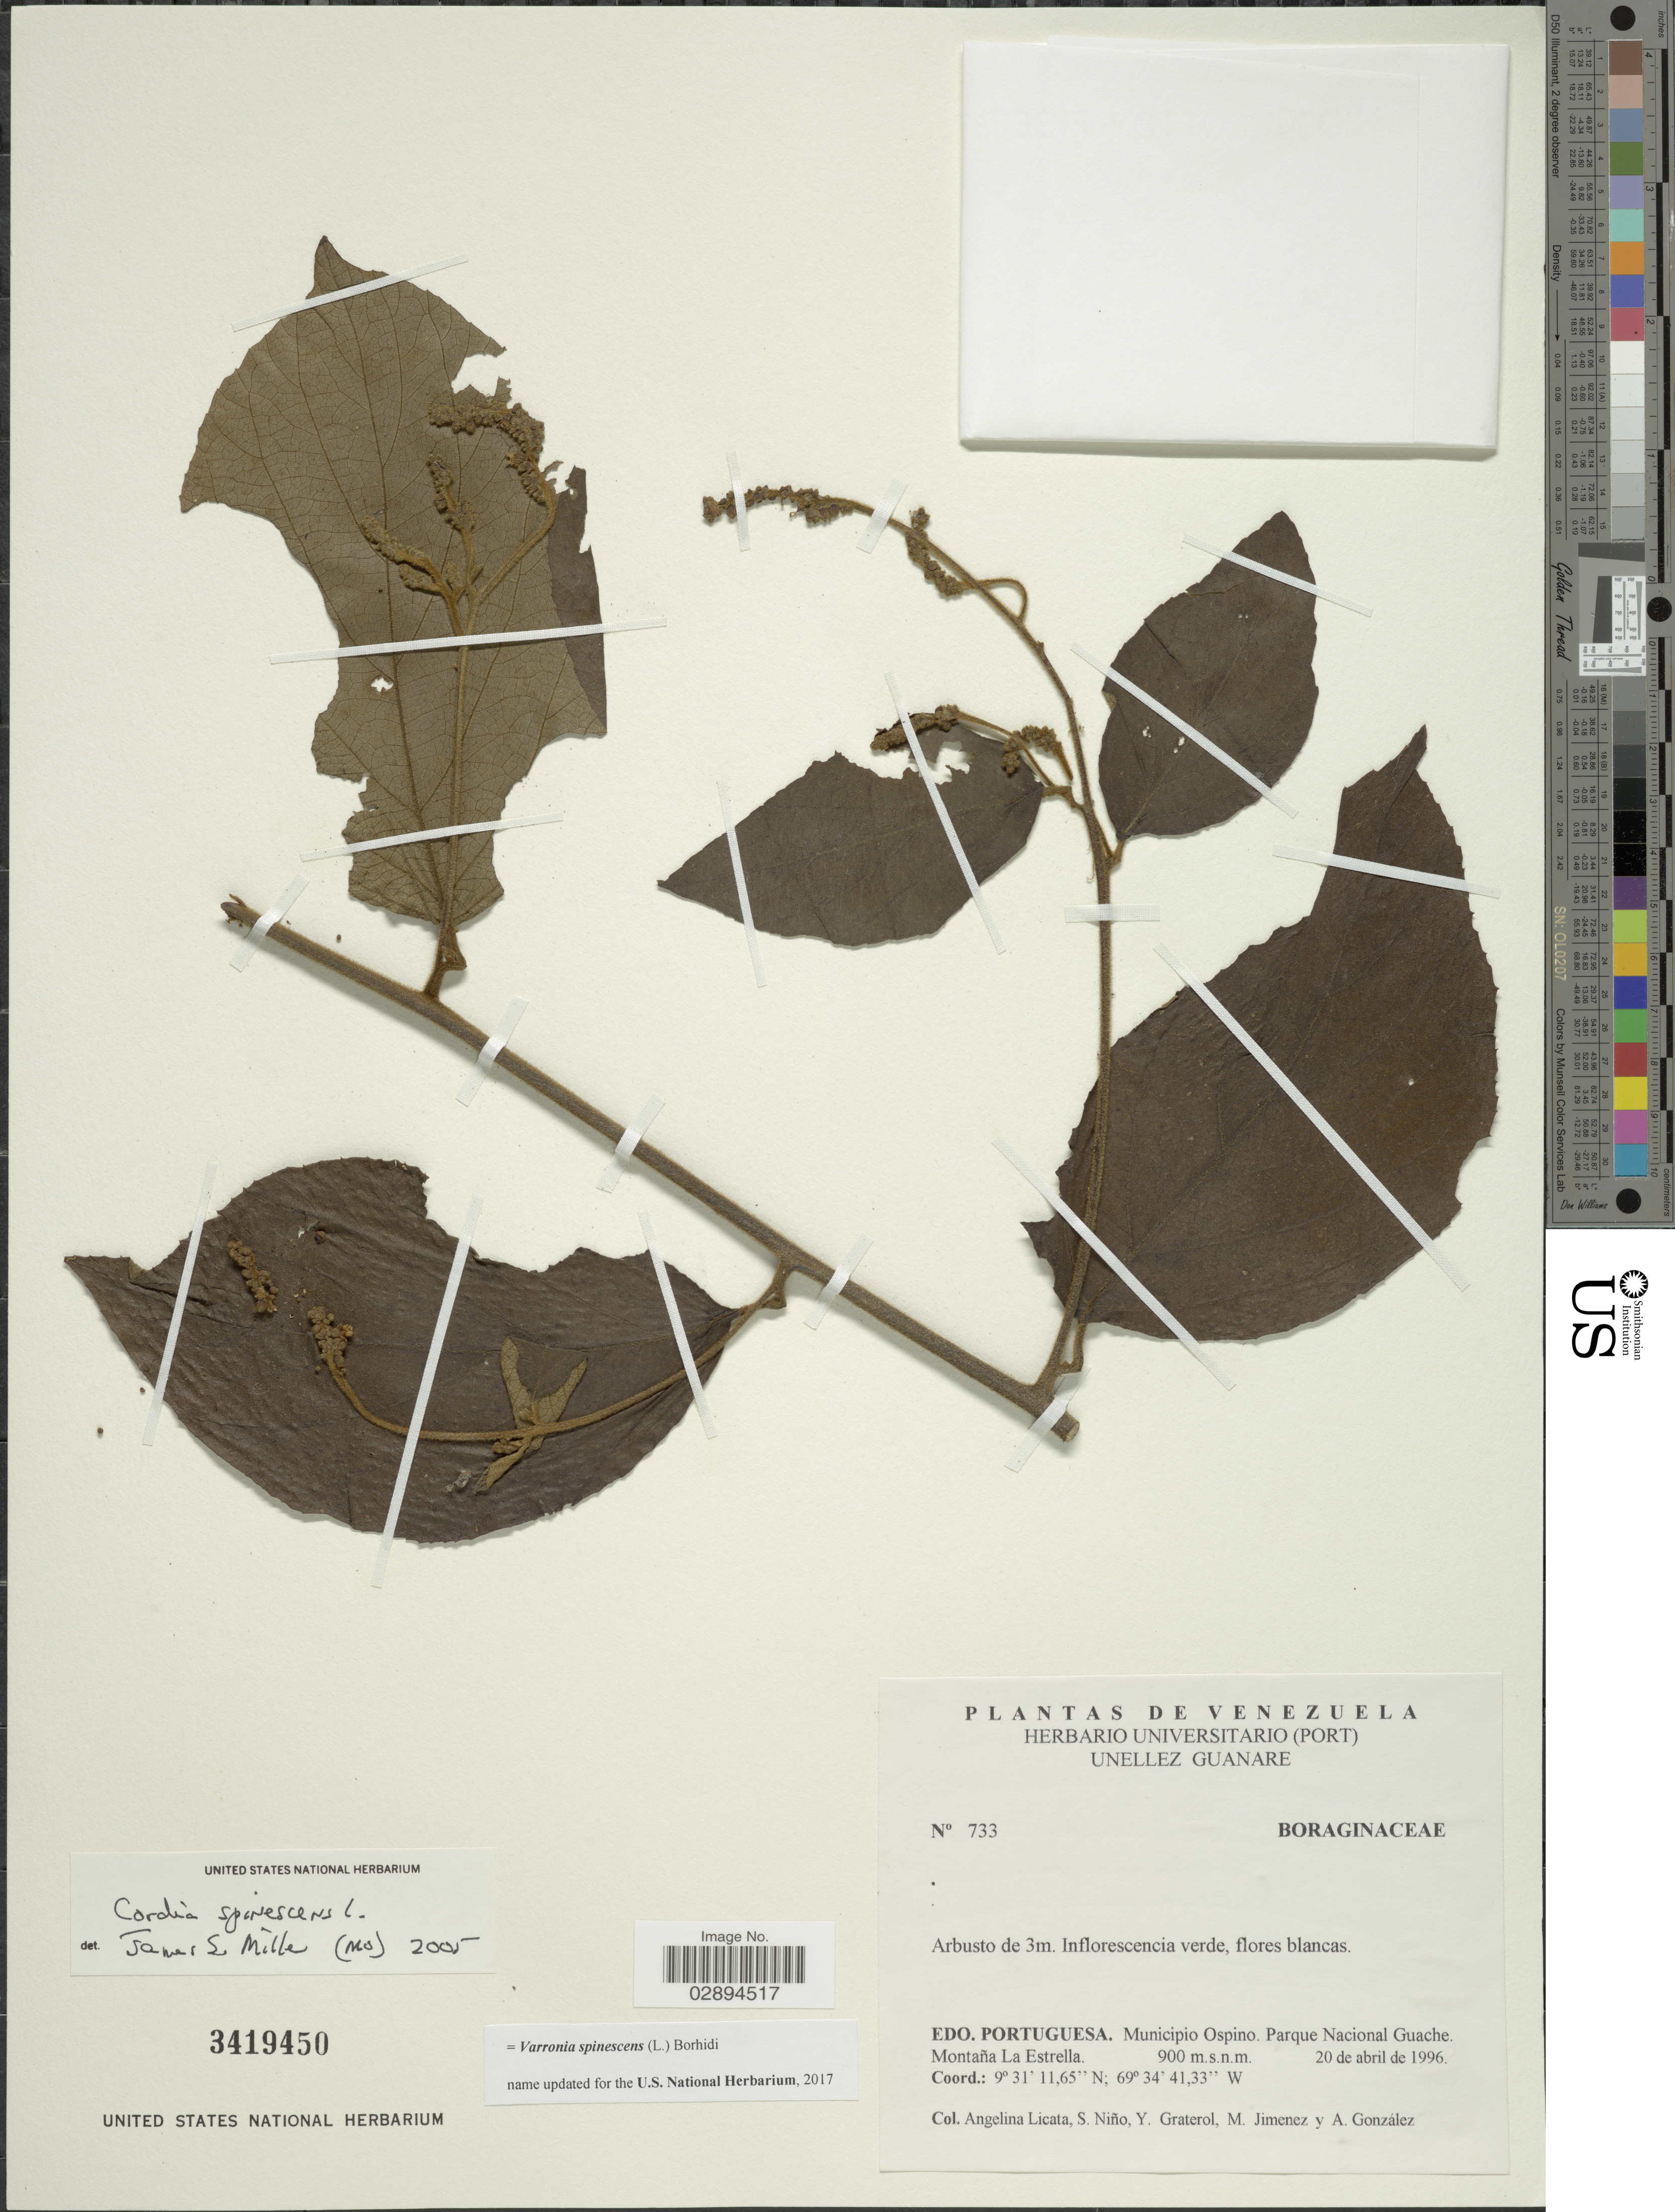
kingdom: Plantae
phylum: Tracheophyta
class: Magnoliopsida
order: Boraginales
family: Cordiaceae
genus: Varronia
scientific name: Varronia spinescens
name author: (L.) Borhidi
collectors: A. Licata, S. M. Niño, Y. Graterol, M. Jimenez & A. C. González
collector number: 733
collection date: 1996-04-20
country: Venezuela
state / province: Portuguesa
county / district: Ospino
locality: Parque Nacional Guache. Montaña La Estrella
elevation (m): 900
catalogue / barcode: US 3419450